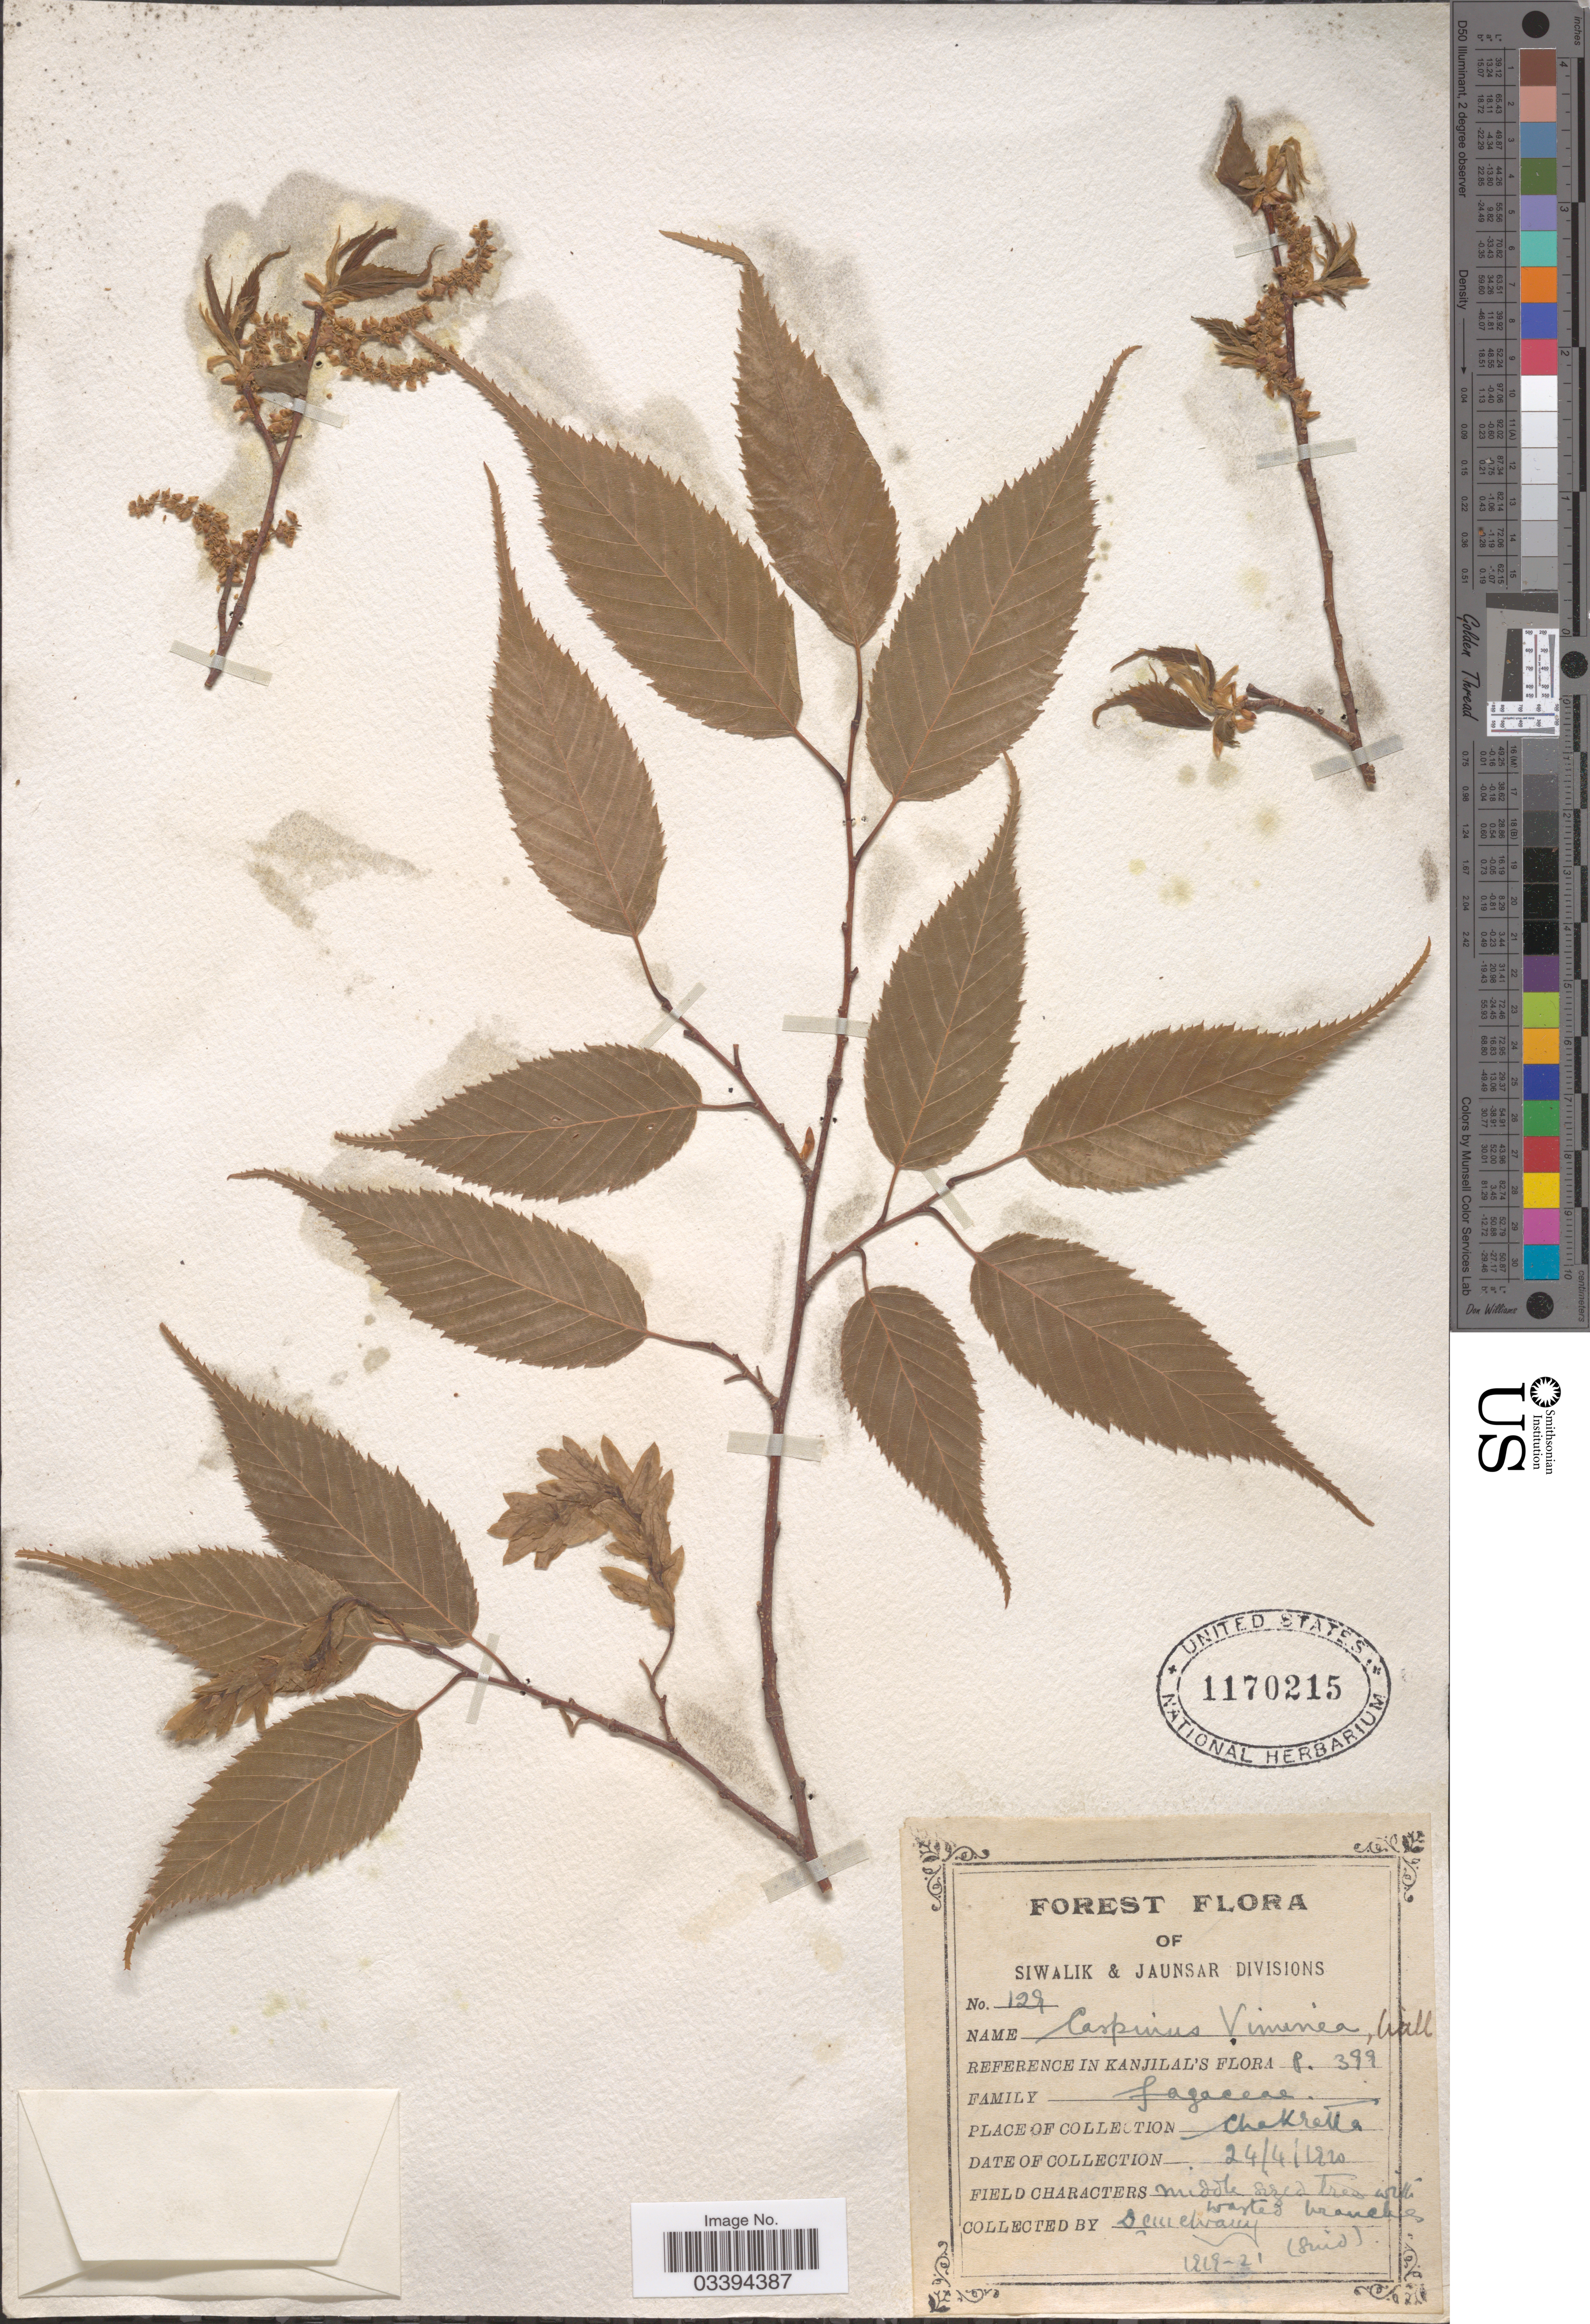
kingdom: Plantae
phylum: Tracheophyta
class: Magnoliopsida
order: Fagales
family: Betulaceae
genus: Carpinus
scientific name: Carpinus viminea var. viminea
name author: Lindl. ex Wall.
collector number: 129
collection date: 1920-04-24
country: India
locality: Siwalik & Jaunsar Divisions. Chakratta.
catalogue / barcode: US 1170215